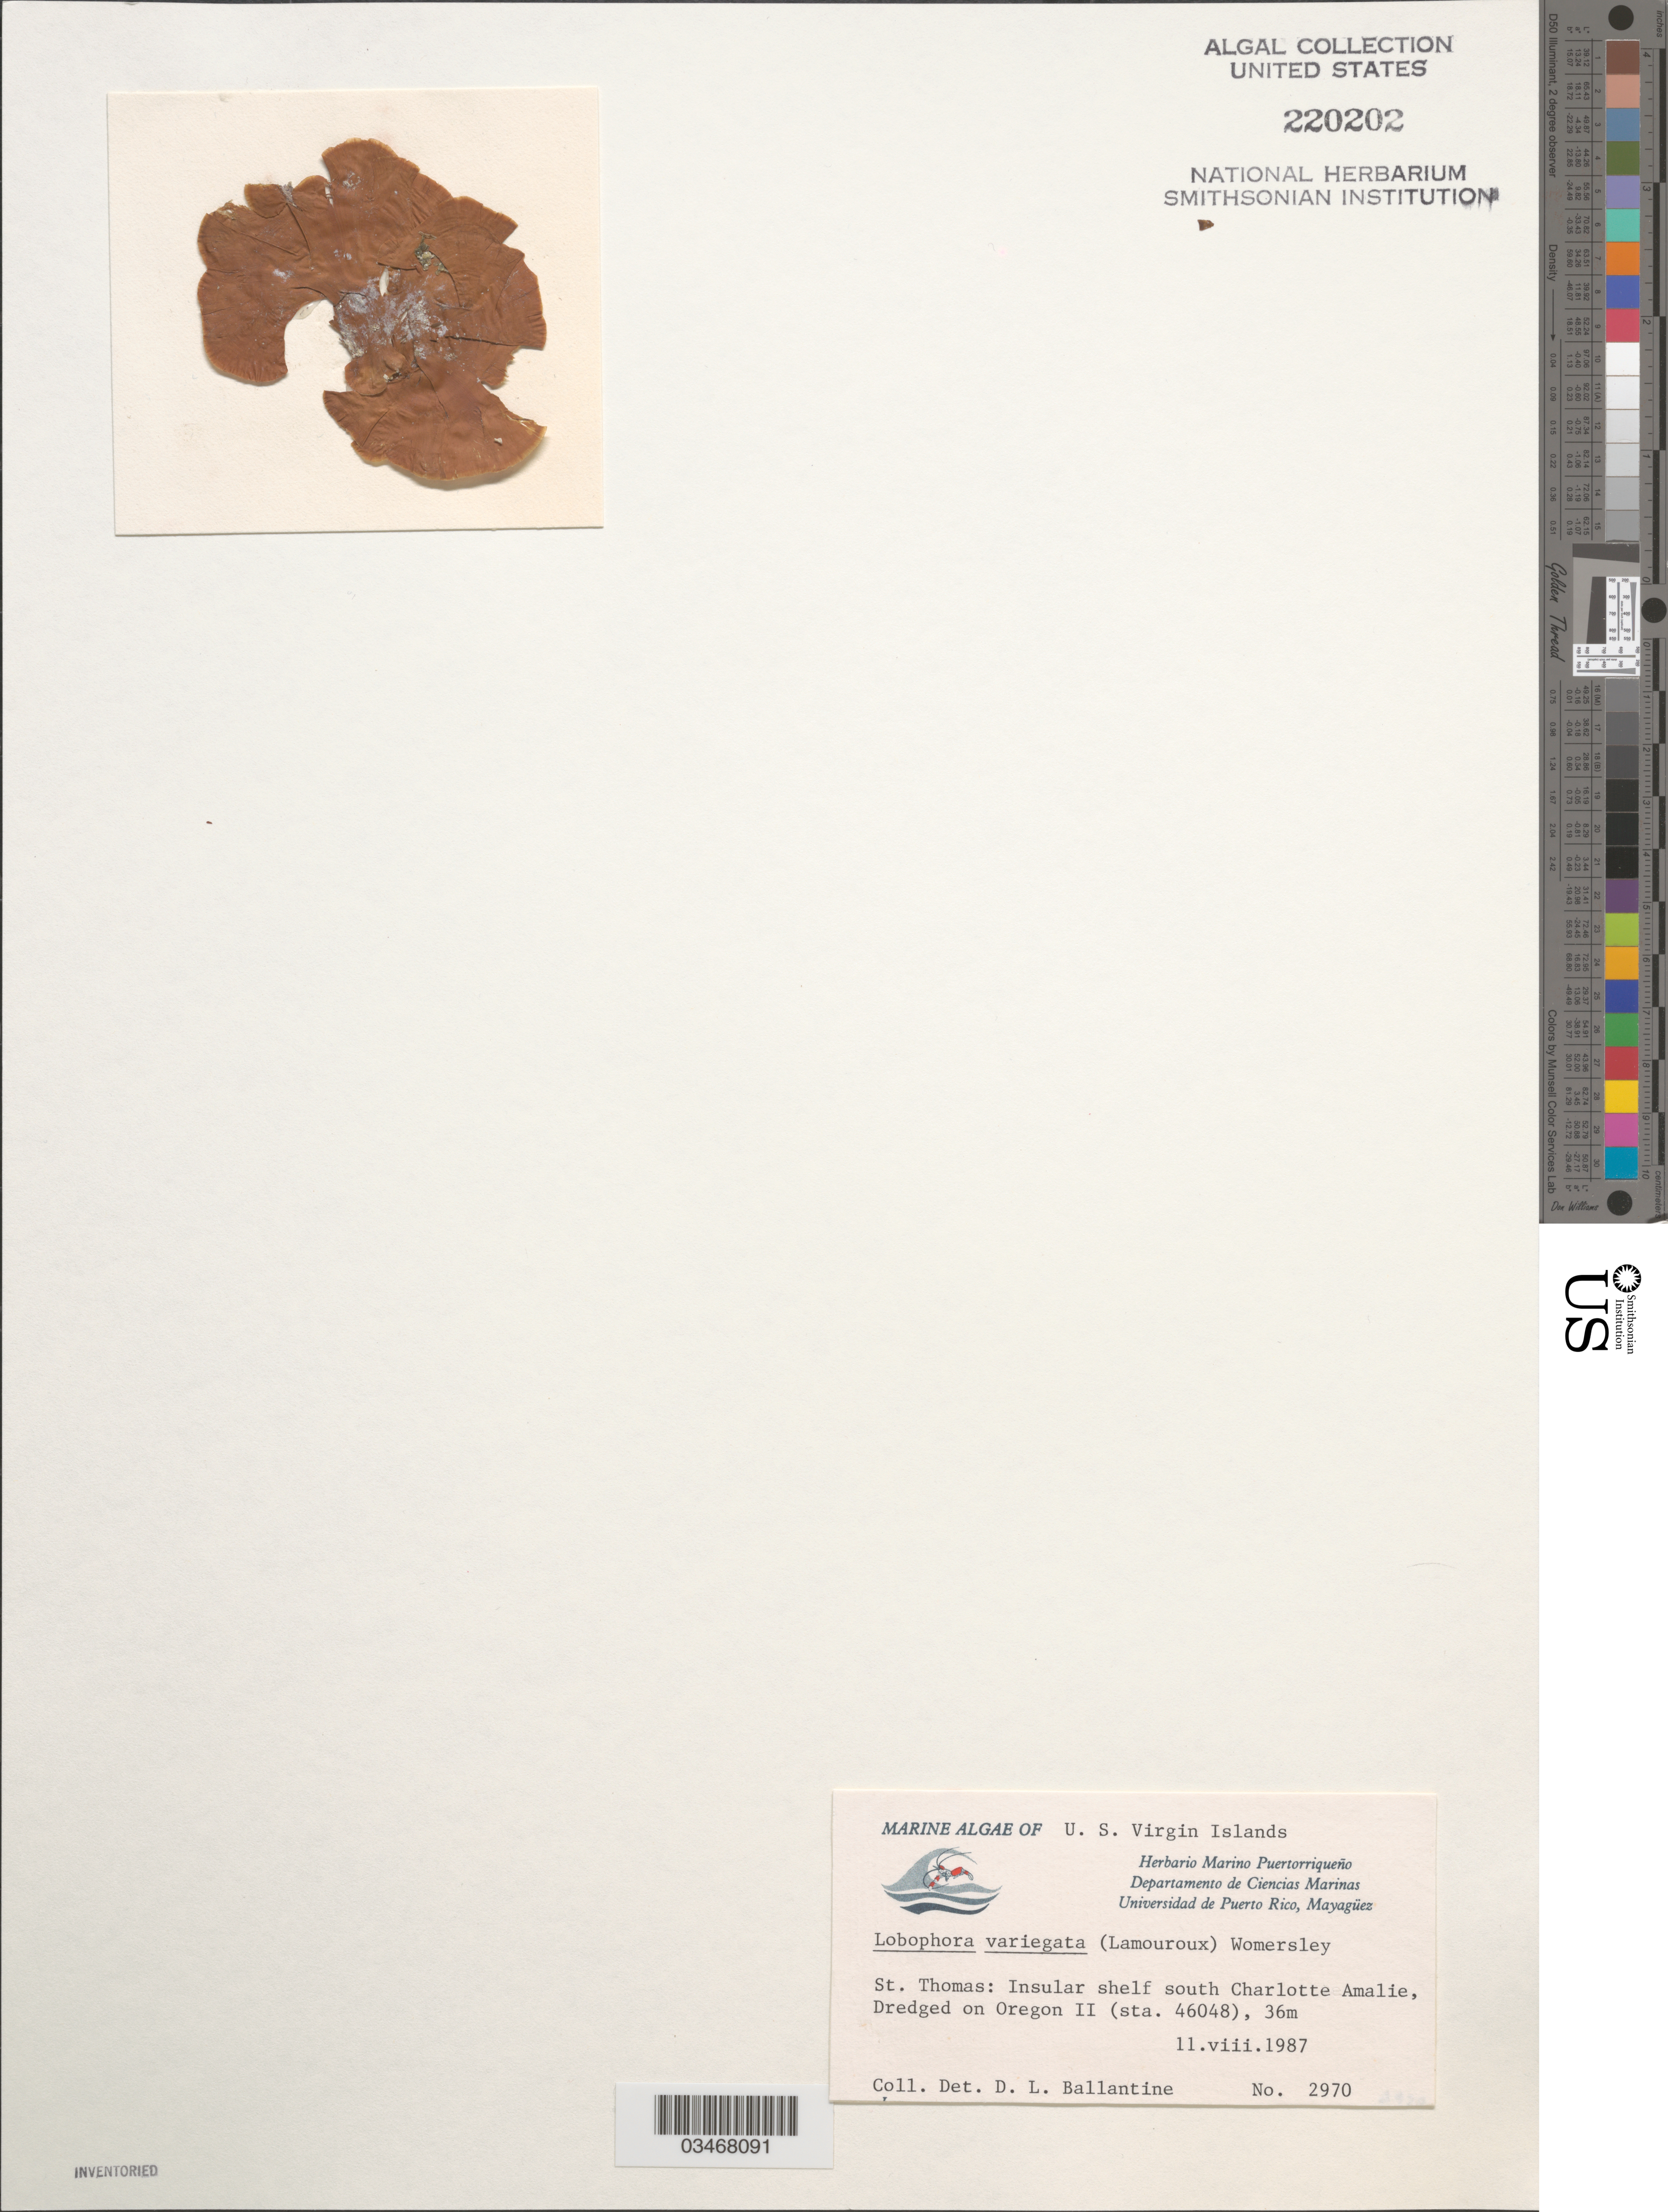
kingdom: Chromista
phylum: Ochrophyta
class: Phaeophyceae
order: Dictyotales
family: Dictyotaceae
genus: Lobophora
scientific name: Lobophora variegata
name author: (J.V.Lamouroux) Womersley & E.C. Oliveira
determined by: Ballantine, D. L.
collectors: D.L. Ballantine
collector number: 2970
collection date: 1987-08-11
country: U.S. Virgin Islands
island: St. Thomas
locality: Insular shelf south Charlotte Amalie, dredged on Oregon II (sta. 46048).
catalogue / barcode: US 220202